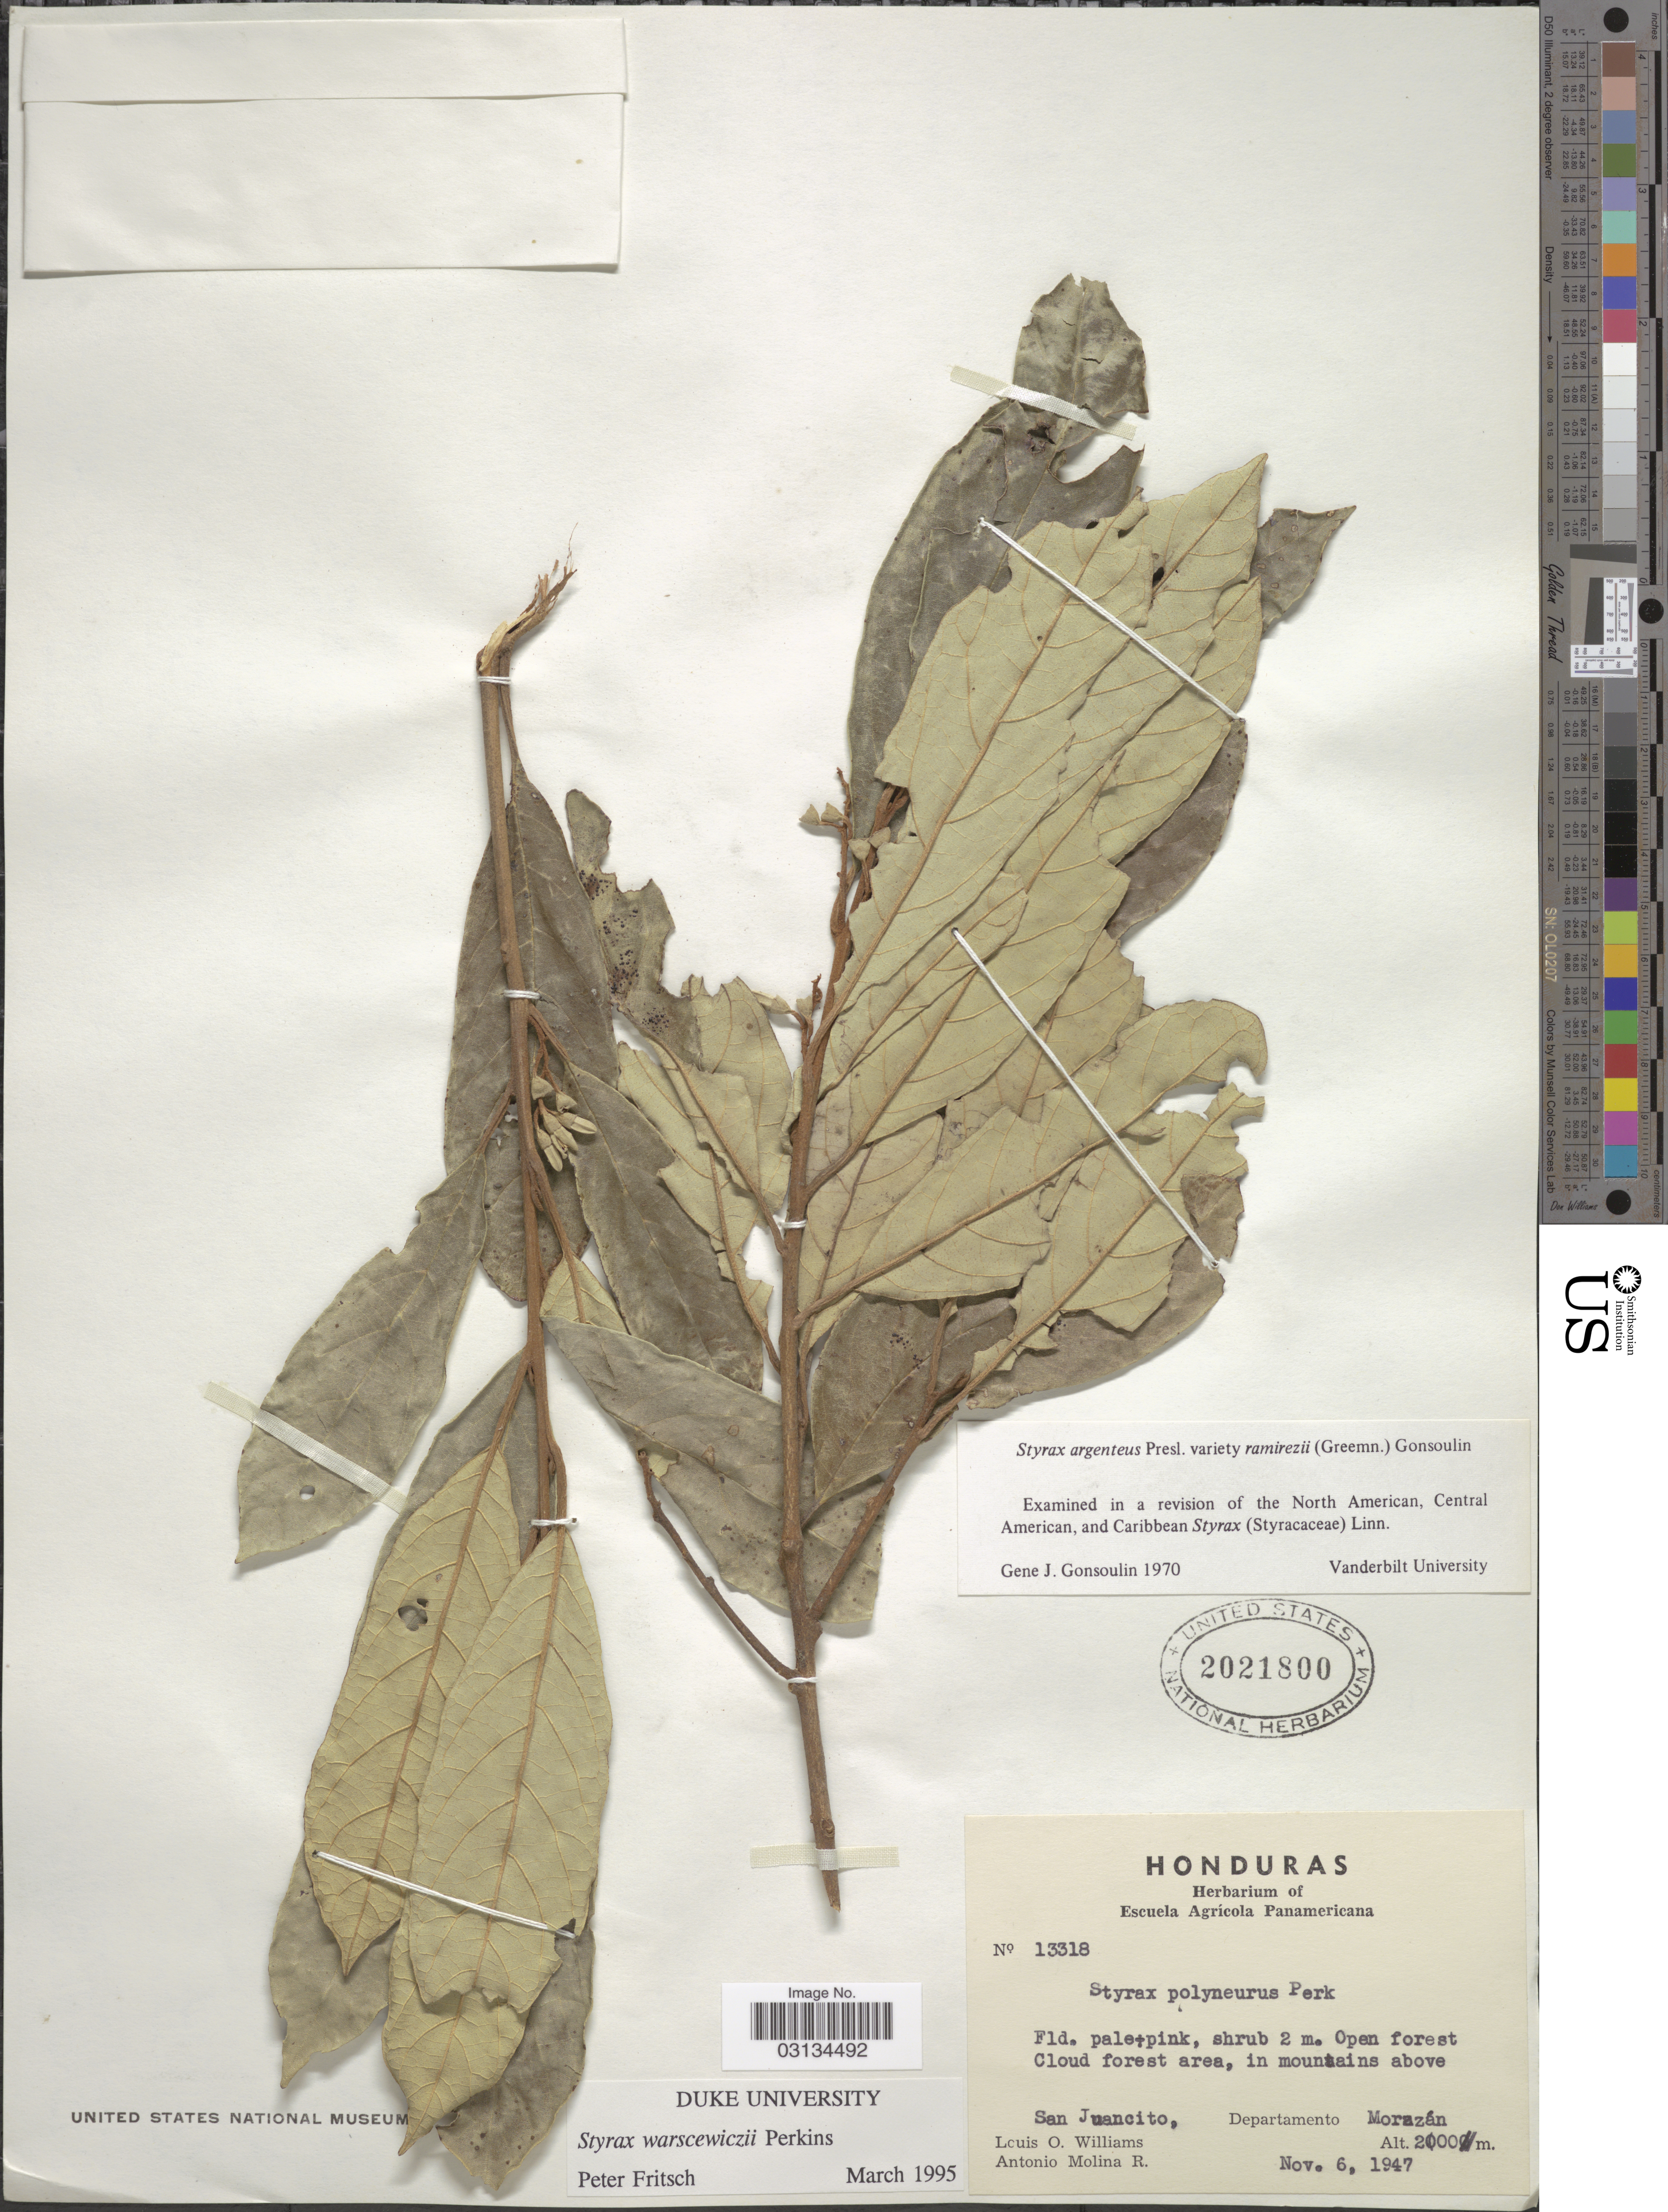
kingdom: Plantae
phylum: Tracheophyta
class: Magnoliopsida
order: Ericales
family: Styracaceae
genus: Styrax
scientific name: Styrax warscewiczii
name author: Perkins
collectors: L. O. Williams & A. Molina R.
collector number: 13318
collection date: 1947-11-06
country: Honduras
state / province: Fco. Morazán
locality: In mountains above San Juancito, Departamento Morazán.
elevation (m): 2000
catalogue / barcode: US 2021800